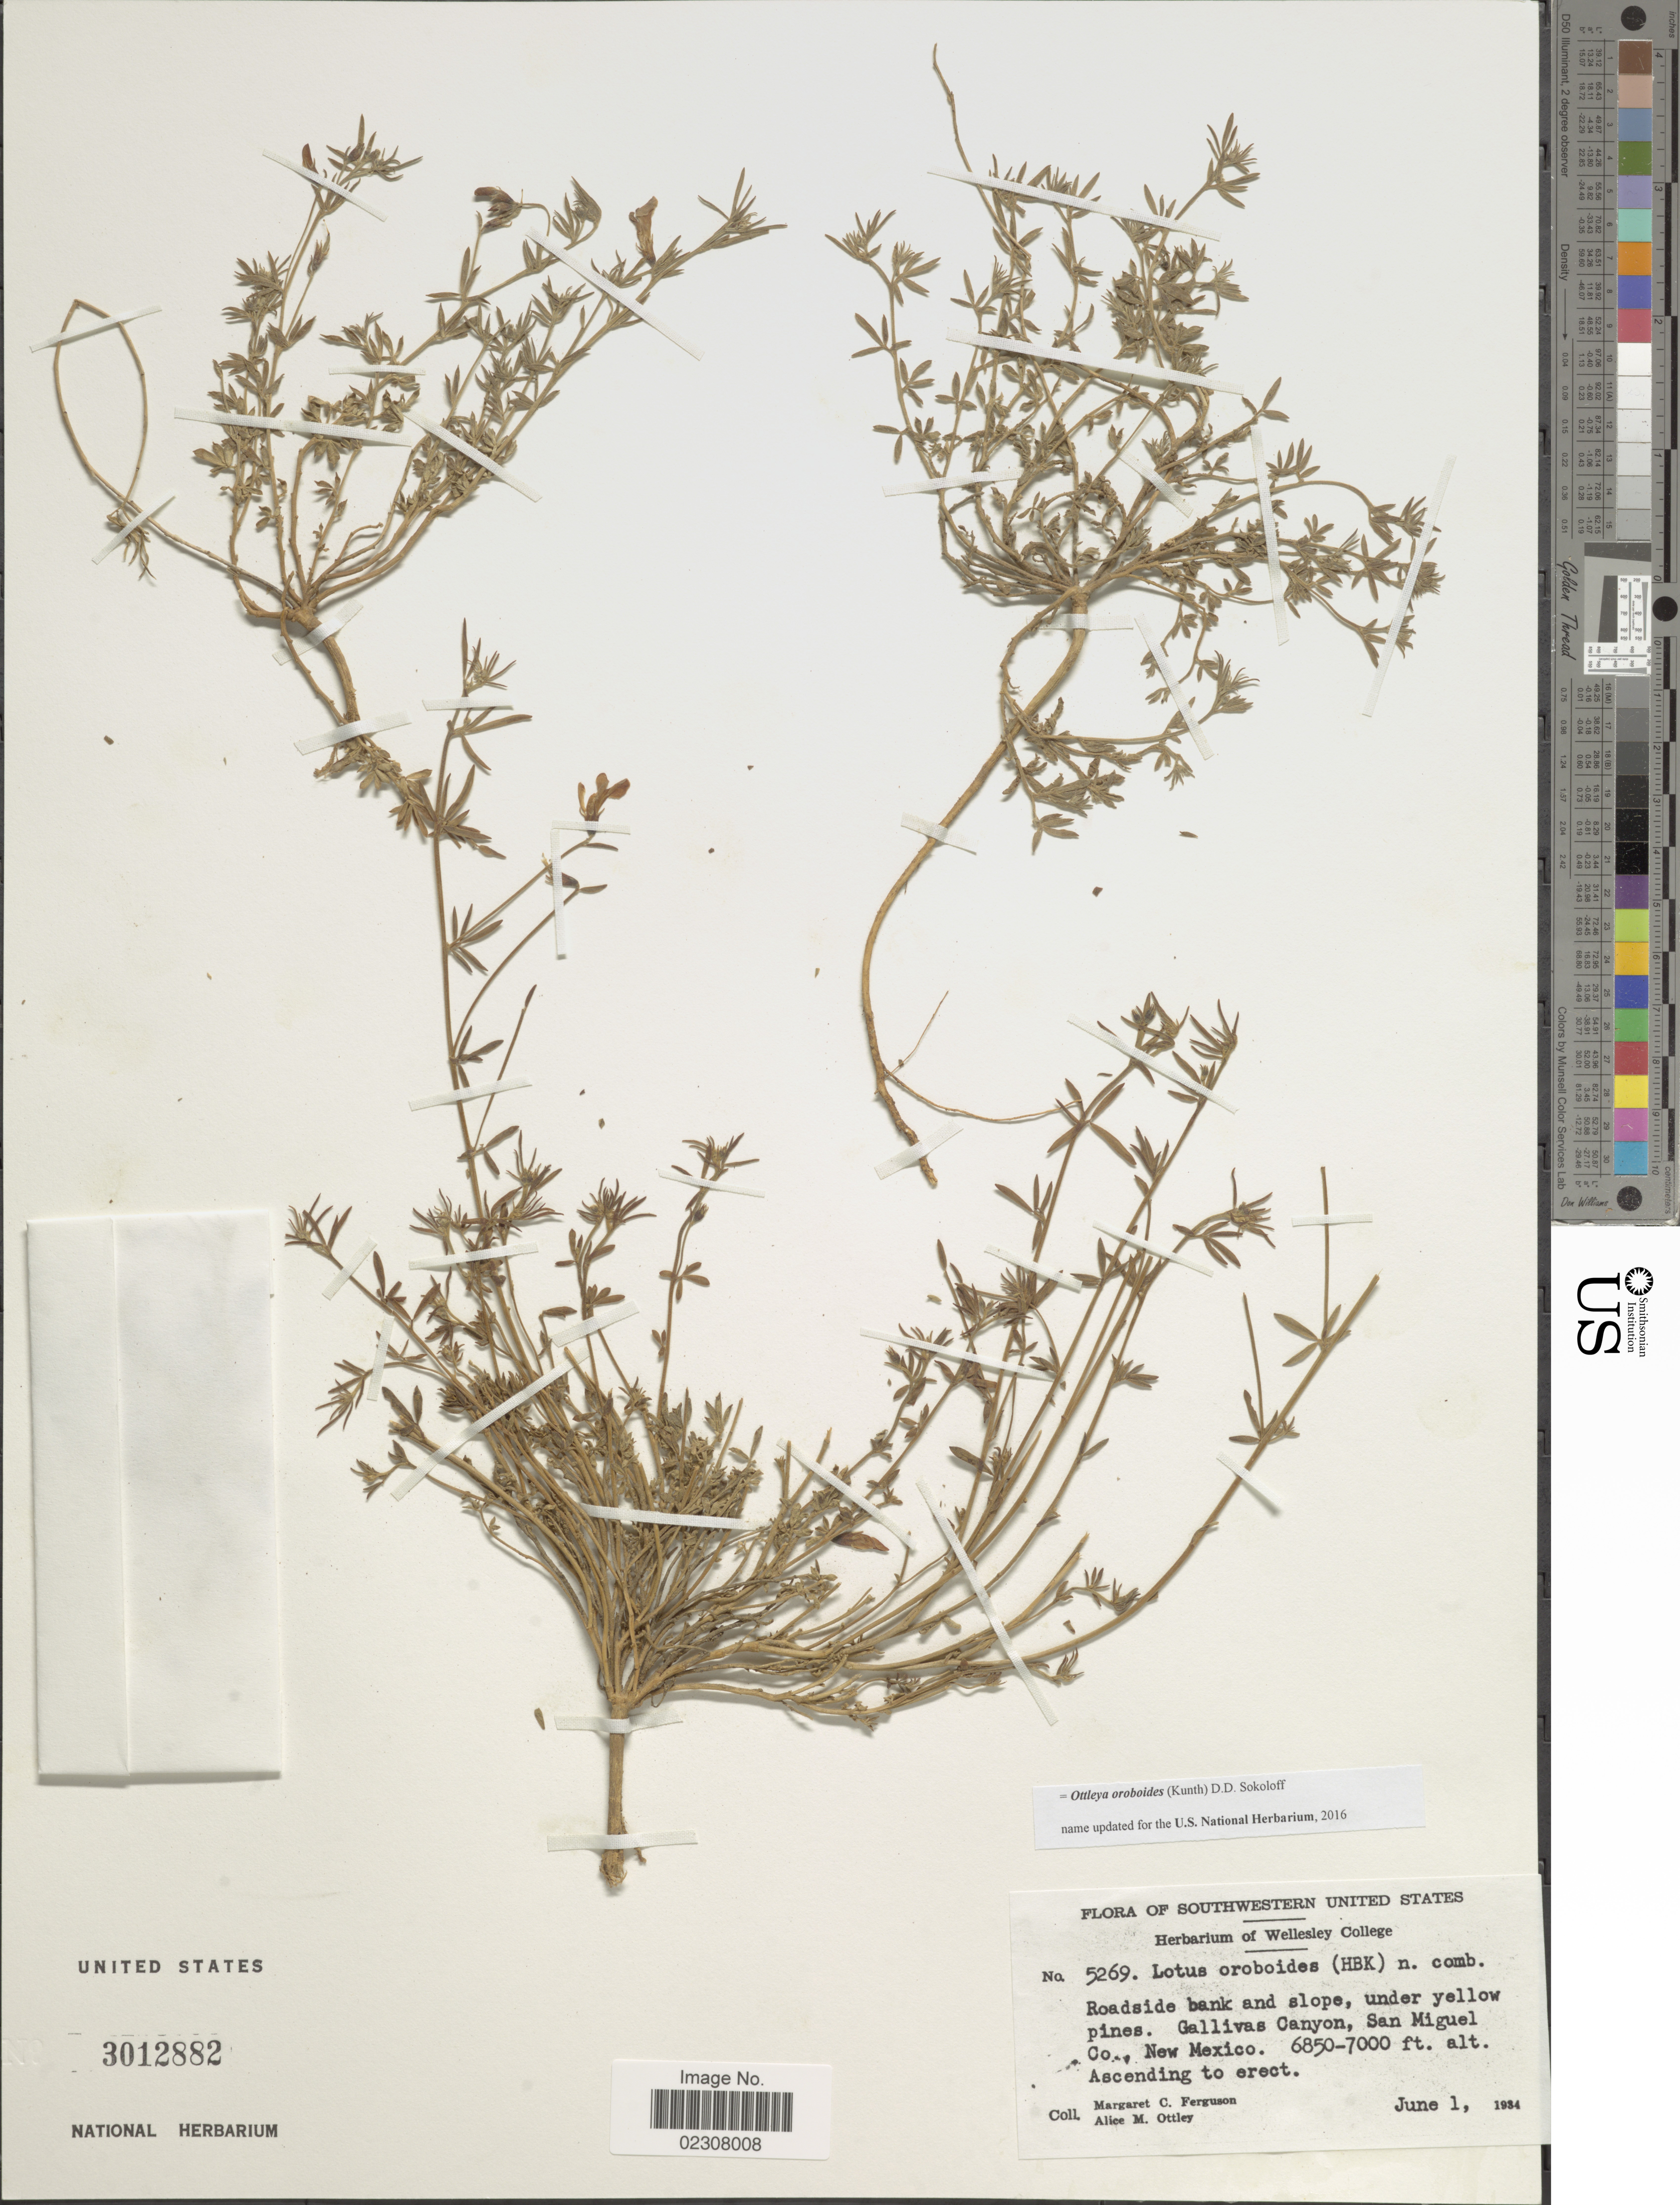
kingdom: Plantae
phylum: Tracheophyta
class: Magnoliopsida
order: Fabales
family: Fabaceae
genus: Ottleya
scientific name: Ottleya oroboides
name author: (Kunth) D.D. Sokoloff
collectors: M. Ferguson & A. M. Ottley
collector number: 5269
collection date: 1934-06-01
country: United States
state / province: New Mexico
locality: Southwestern United States, Roadside bank and slope, under yellow pines. Gallivas Canyon, San Miguel Co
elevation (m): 2088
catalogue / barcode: US 3012882